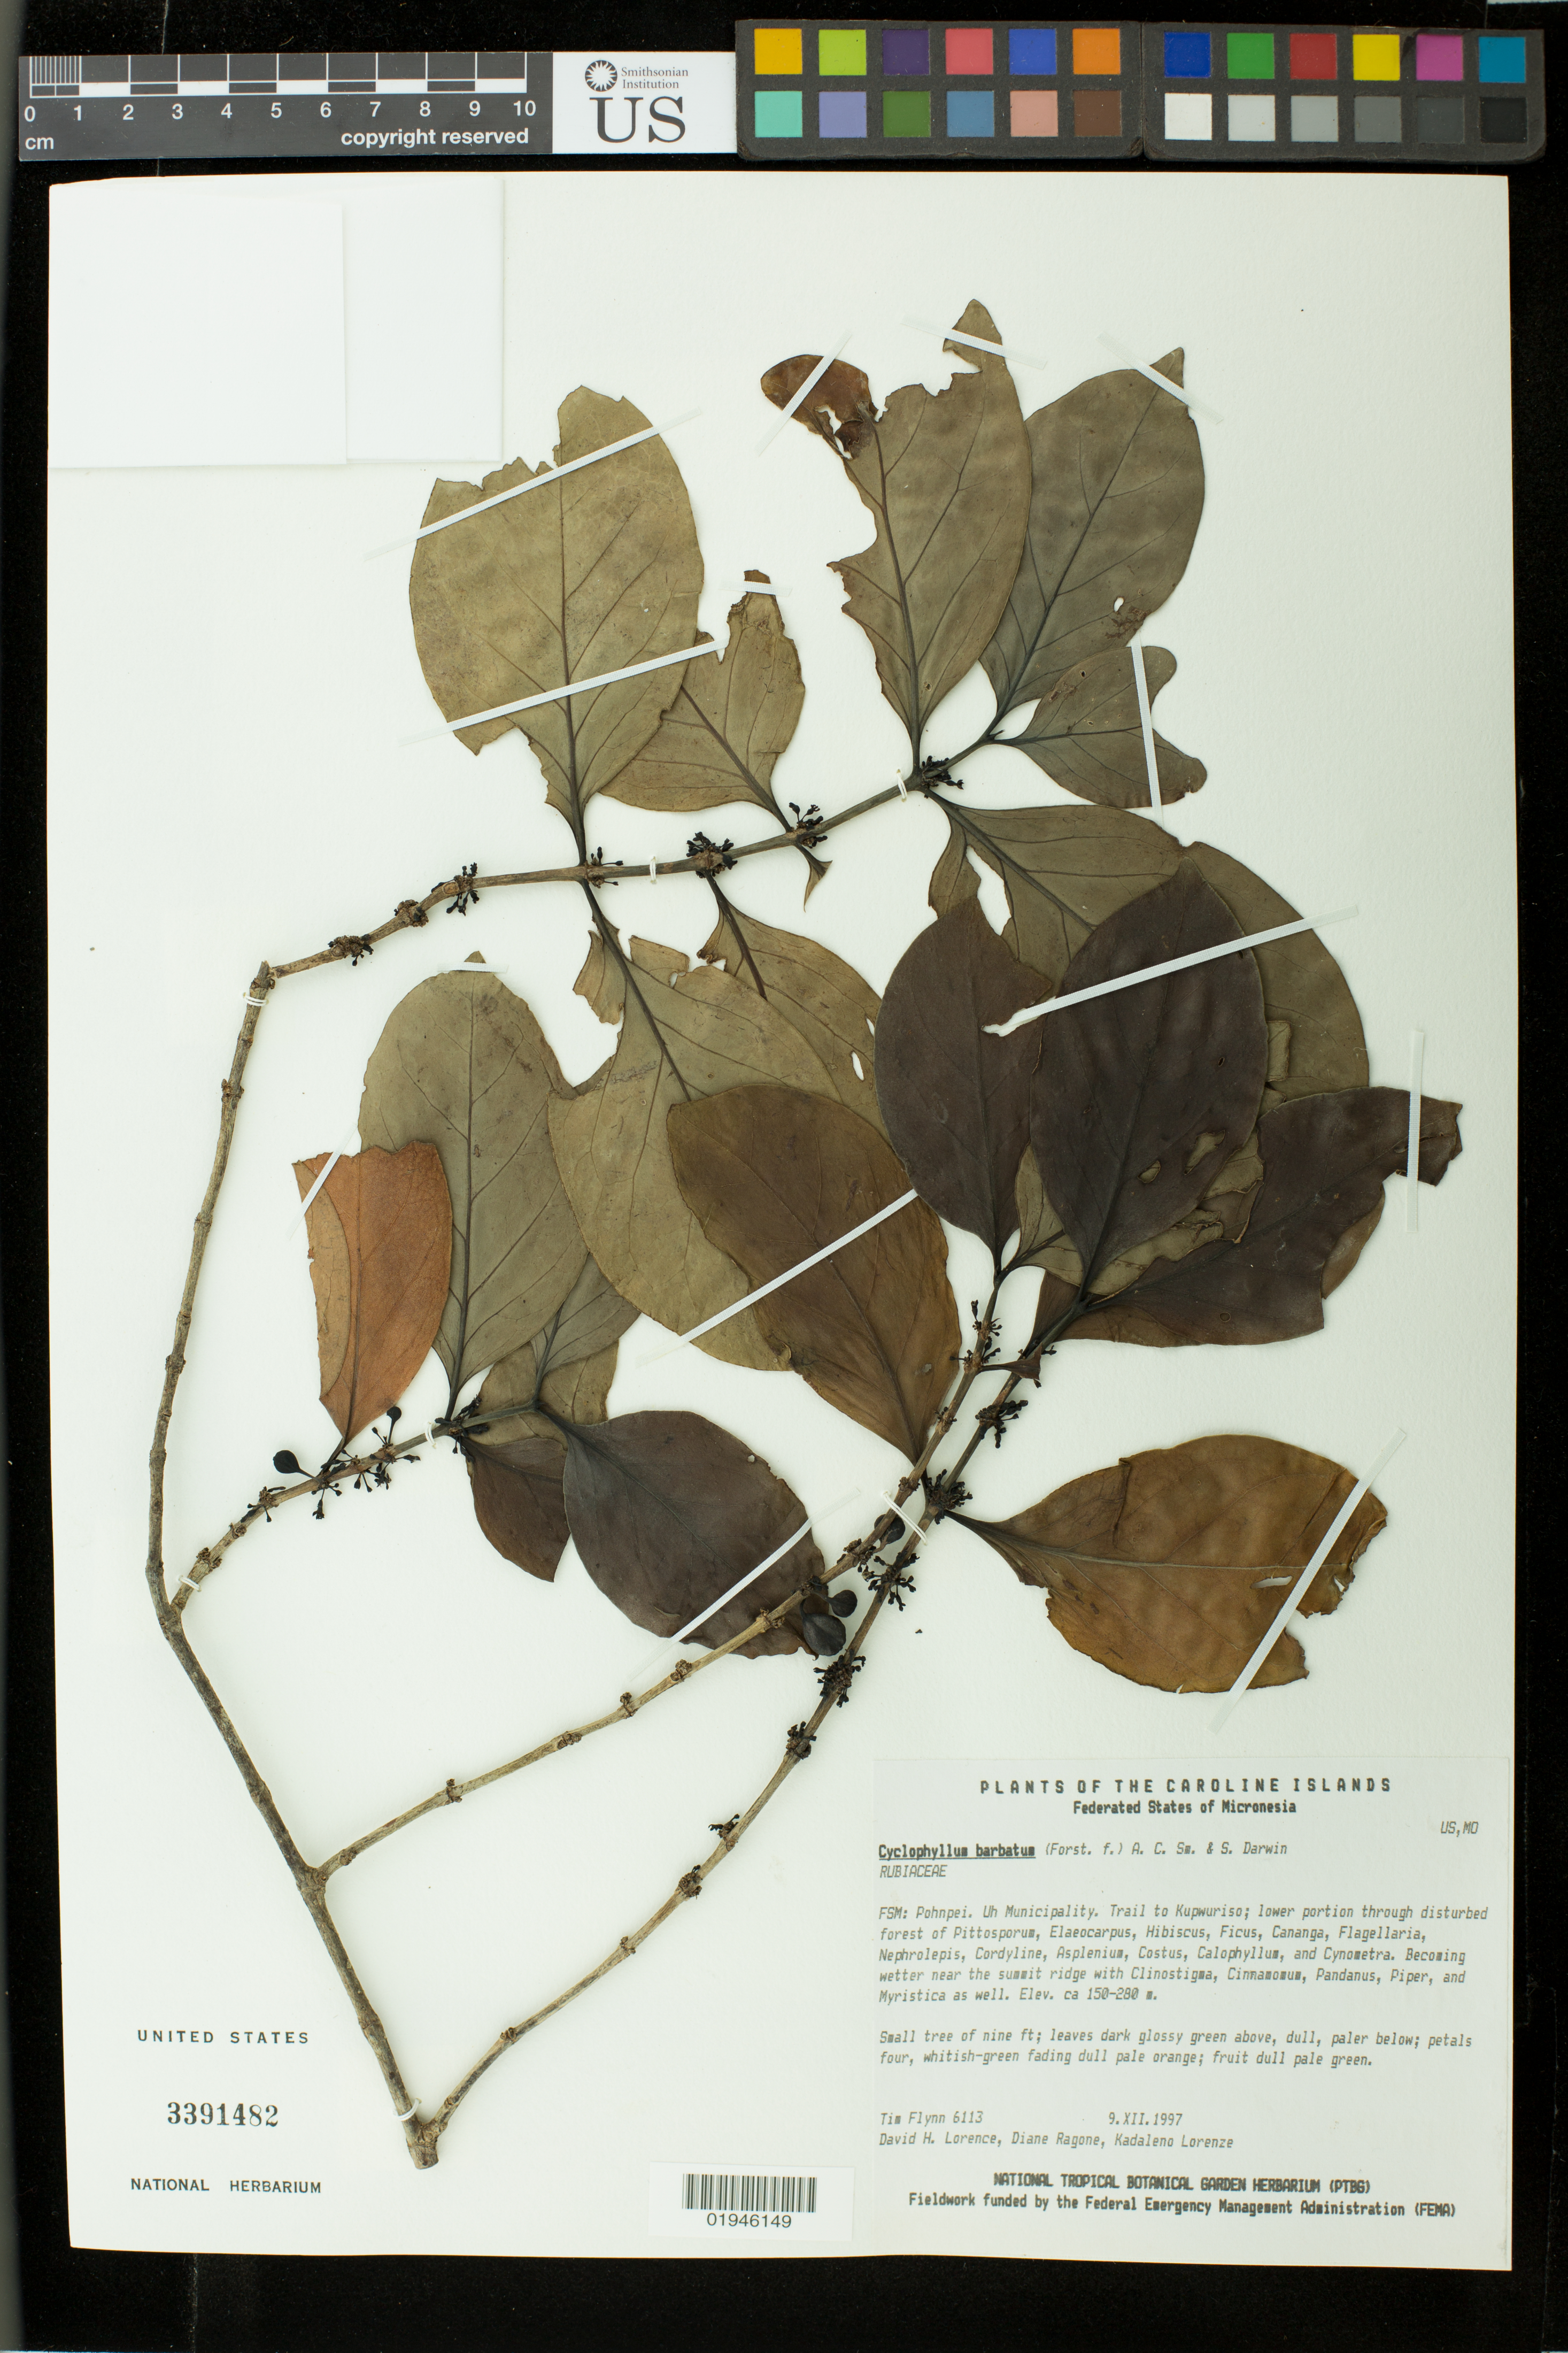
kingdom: Plantae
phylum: Tracheophyta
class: Magnoliopsida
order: Gentianales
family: Rubiaceae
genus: Cyclophyllum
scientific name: Cyclophyllum barbatum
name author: (G. Forst.) N. Hallé & J. Florence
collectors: T. Flynn, D. Lorence, D. Ragone & K. Lorenze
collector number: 6113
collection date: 1997-12-09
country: Micronesia, Federated States of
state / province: Pohnpei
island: Pohnpei [Ponape]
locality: FSM: Pohnpei, Uh Municipality, trail to Kupwuriso, lower portion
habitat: Disturbed forest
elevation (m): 150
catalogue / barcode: US 3391482